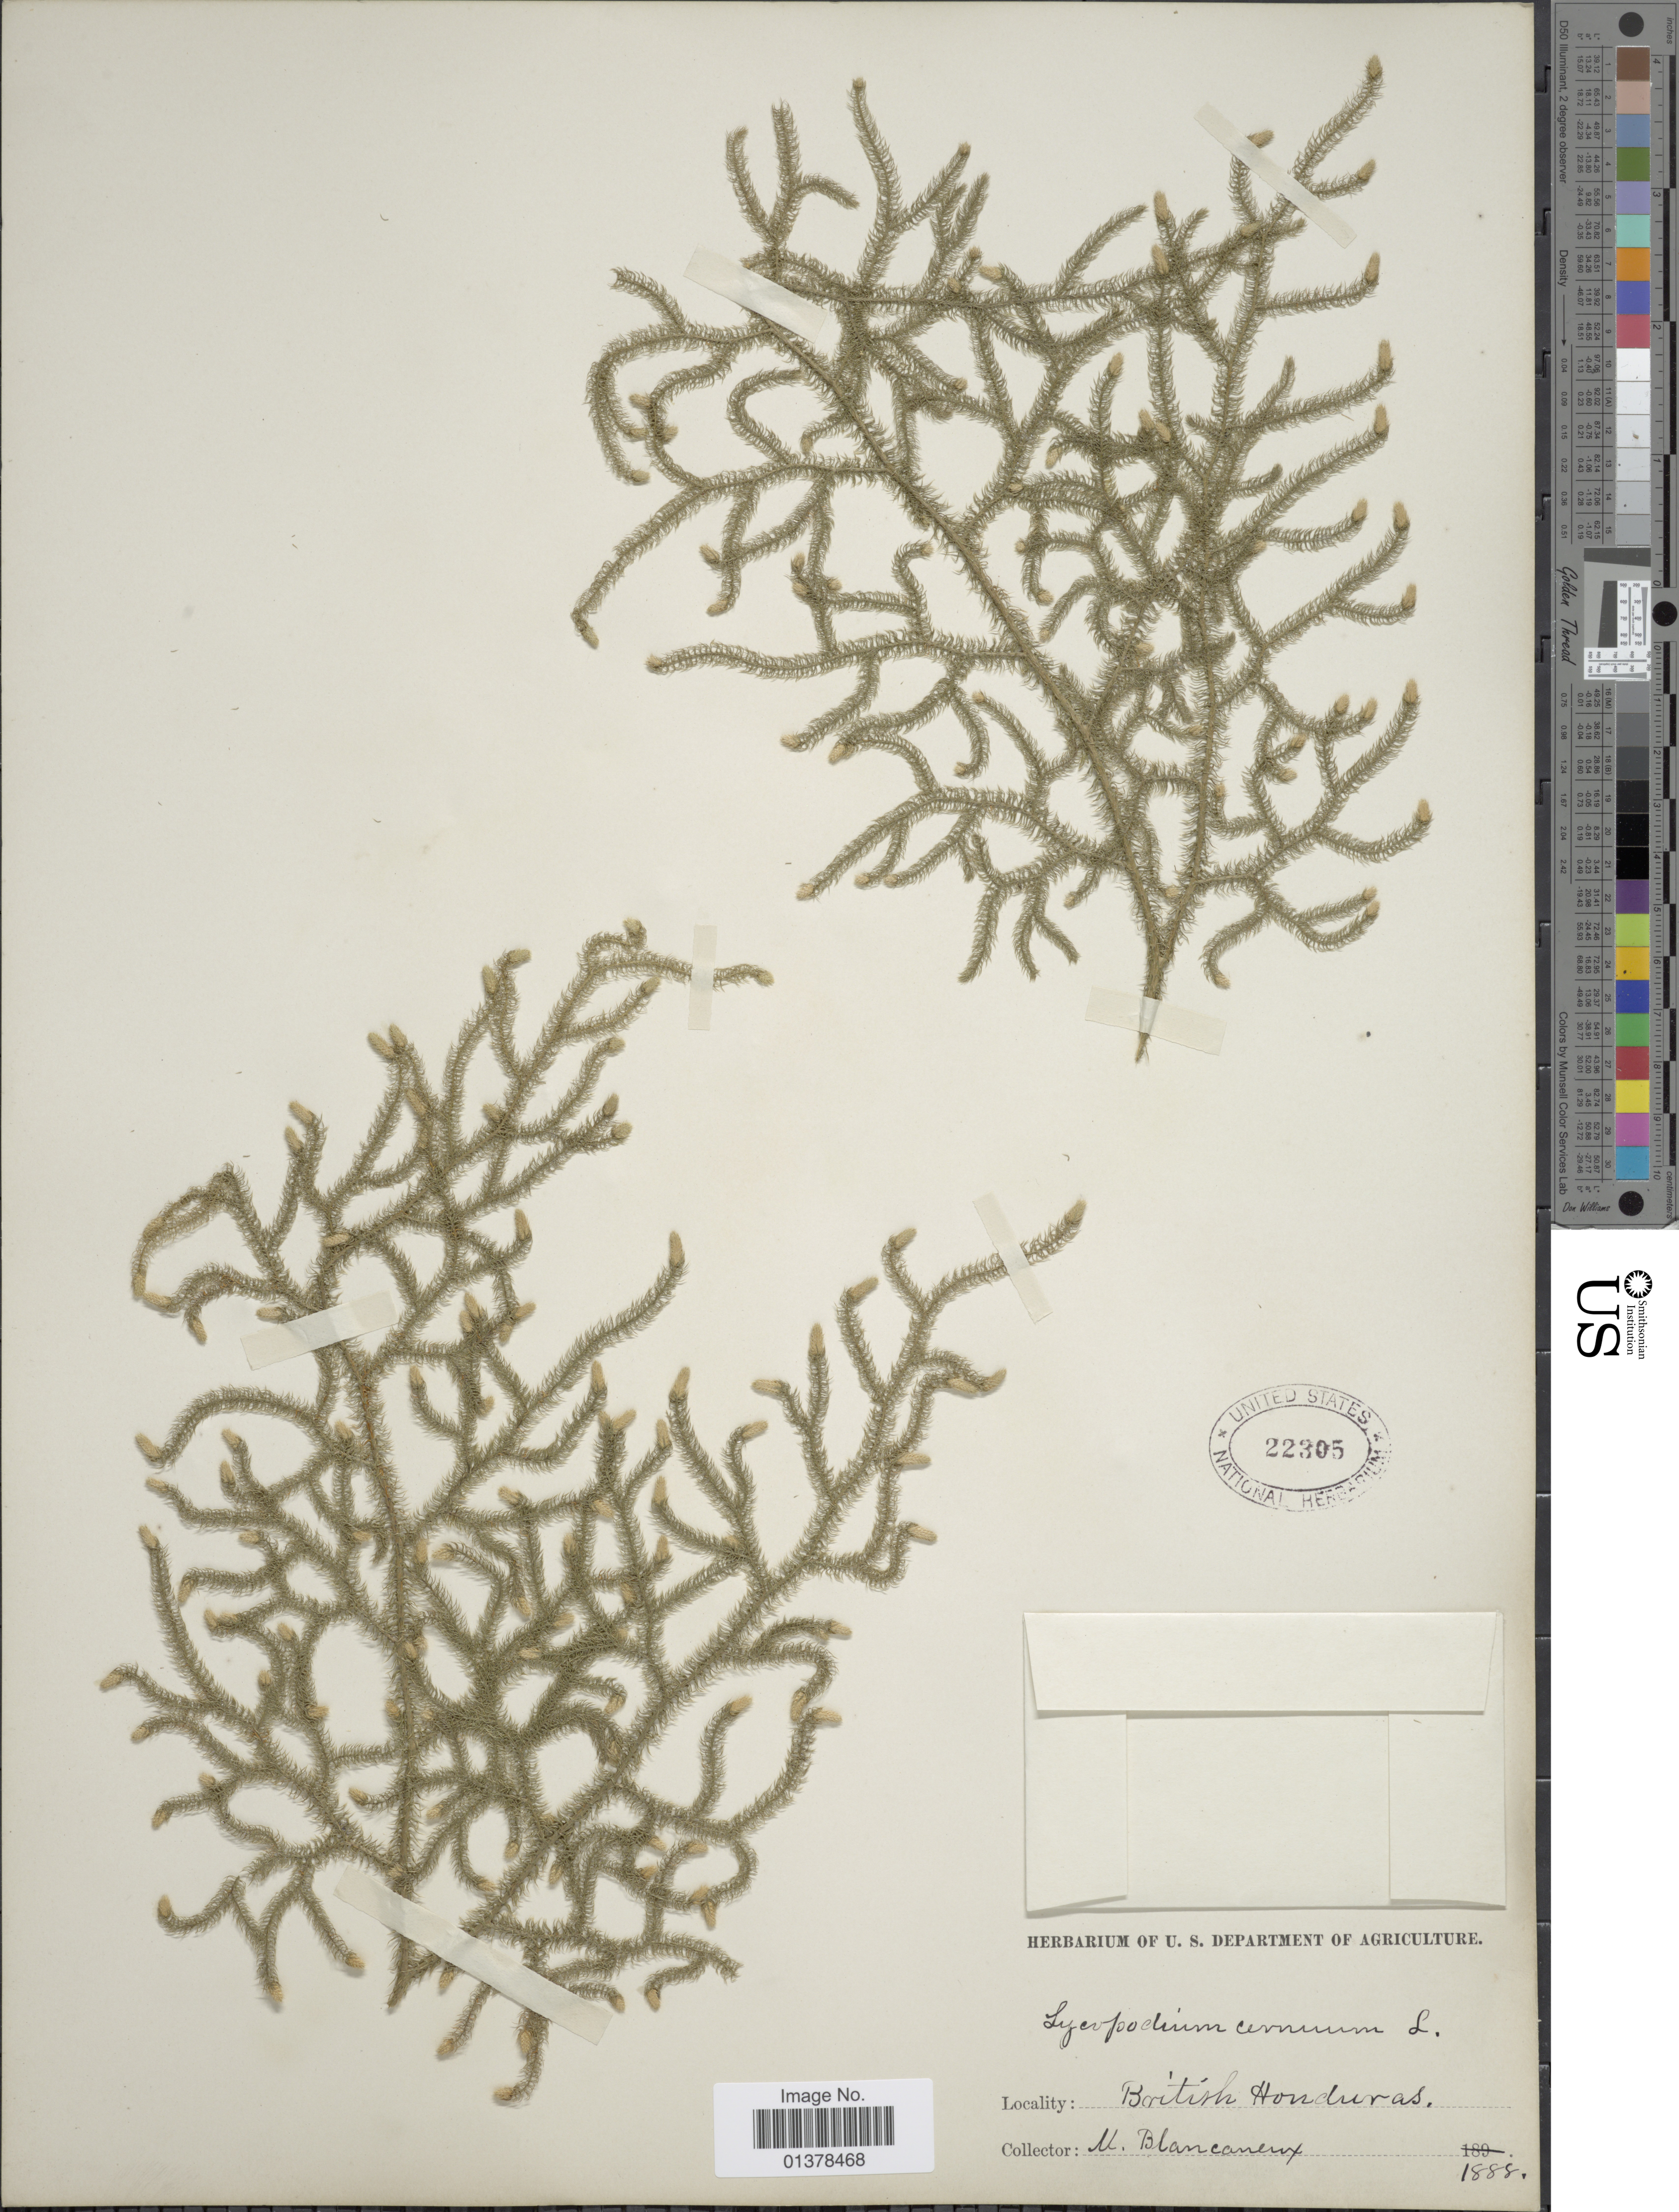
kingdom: Plantae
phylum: Tracheophyta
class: Lycopodiopsida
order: Lycopodiales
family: Lycopodiaceae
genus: Palhinhaea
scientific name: Palhinhaea cernua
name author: (L.) Vasc. & Franco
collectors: M. Blancaneaux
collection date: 1888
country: Belize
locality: British Honduras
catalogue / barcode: US 22305